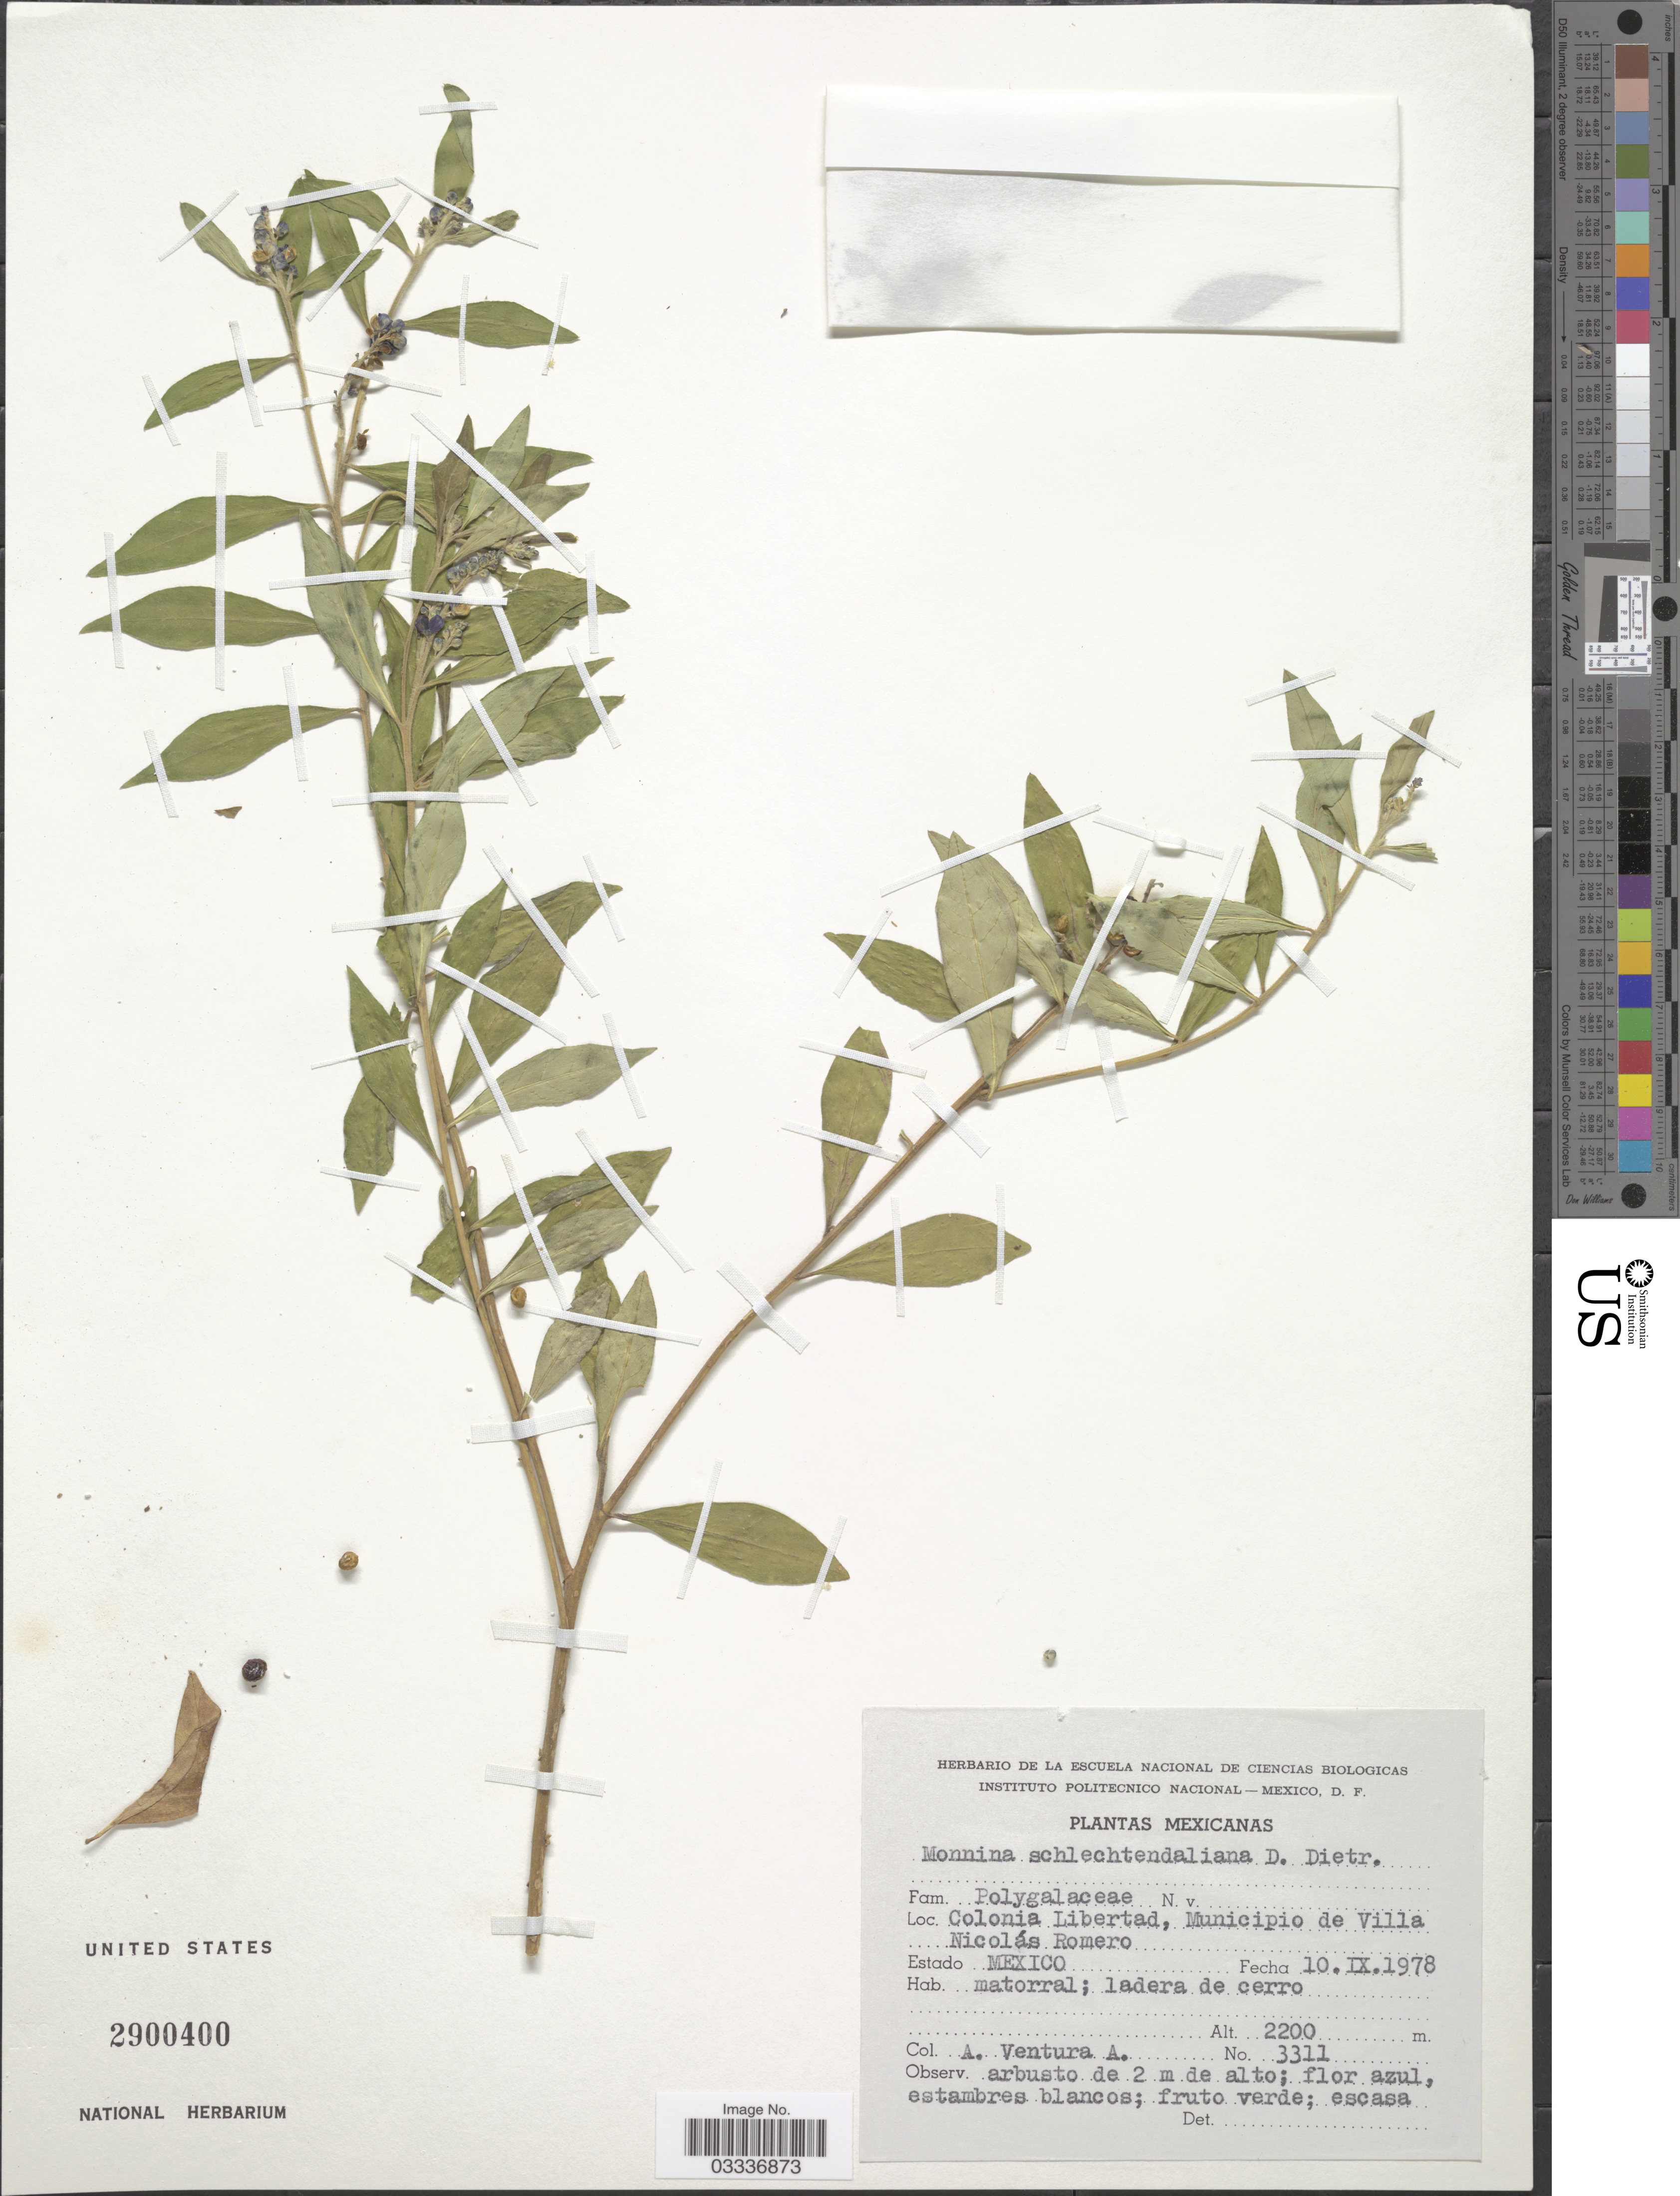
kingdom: Plantae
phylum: Tracheophyta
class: Magnoliopsida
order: Fabales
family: Polygalaceae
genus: Monnina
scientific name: Monnina schlechtendaliana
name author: D. Dietr.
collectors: A. Ventura A.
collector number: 3311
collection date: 1978-09-10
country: Mexico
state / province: México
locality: Colonia Libertad, Municipio de Villa Nicolás Romero.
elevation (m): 2200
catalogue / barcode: US 2900400